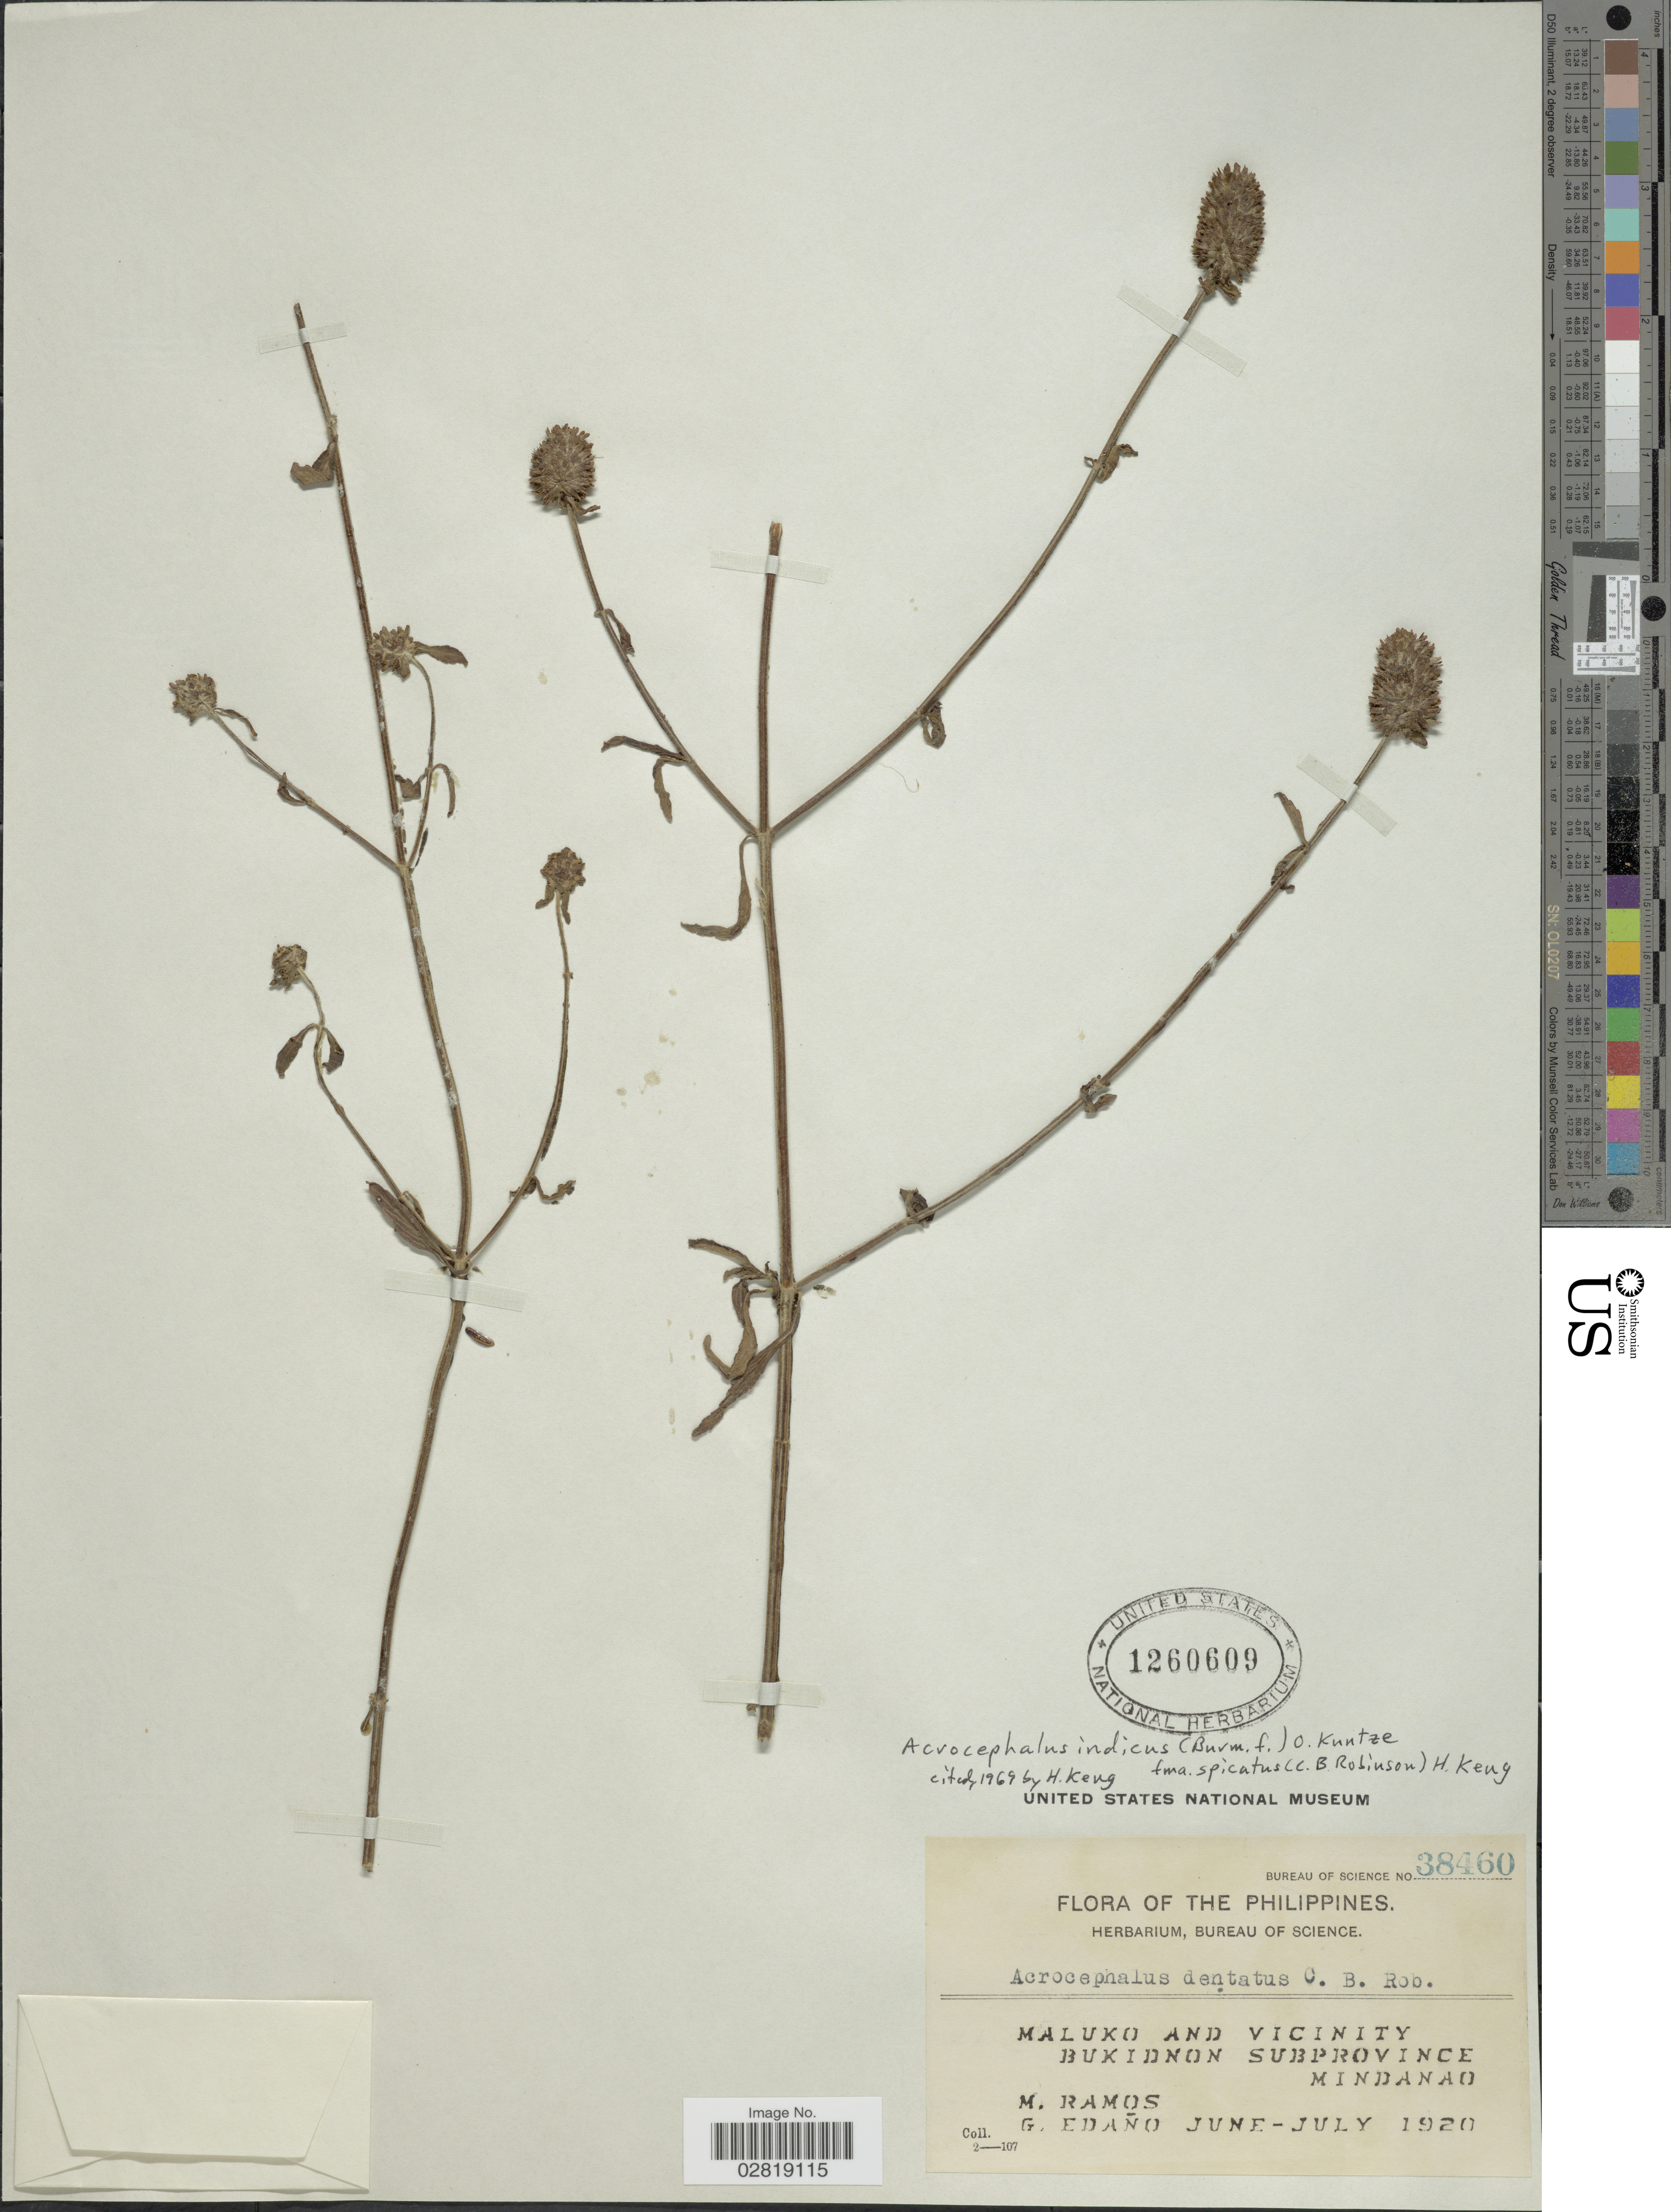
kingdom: Plantae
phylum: Tracheophyta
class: Magnoliopsida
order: Lamiales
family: Lamiaceae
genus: Platostoma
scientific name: Platostoma hispidum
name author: (L.) A.J. Paton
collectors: M. Ramos & G. Edaño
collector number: Bureau of Science 38460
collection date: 1920-06/1920-07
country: Philippines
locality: Maluko and vicinity. Bukidnon Subprovince, Mindanao.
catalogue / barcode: US 1260609